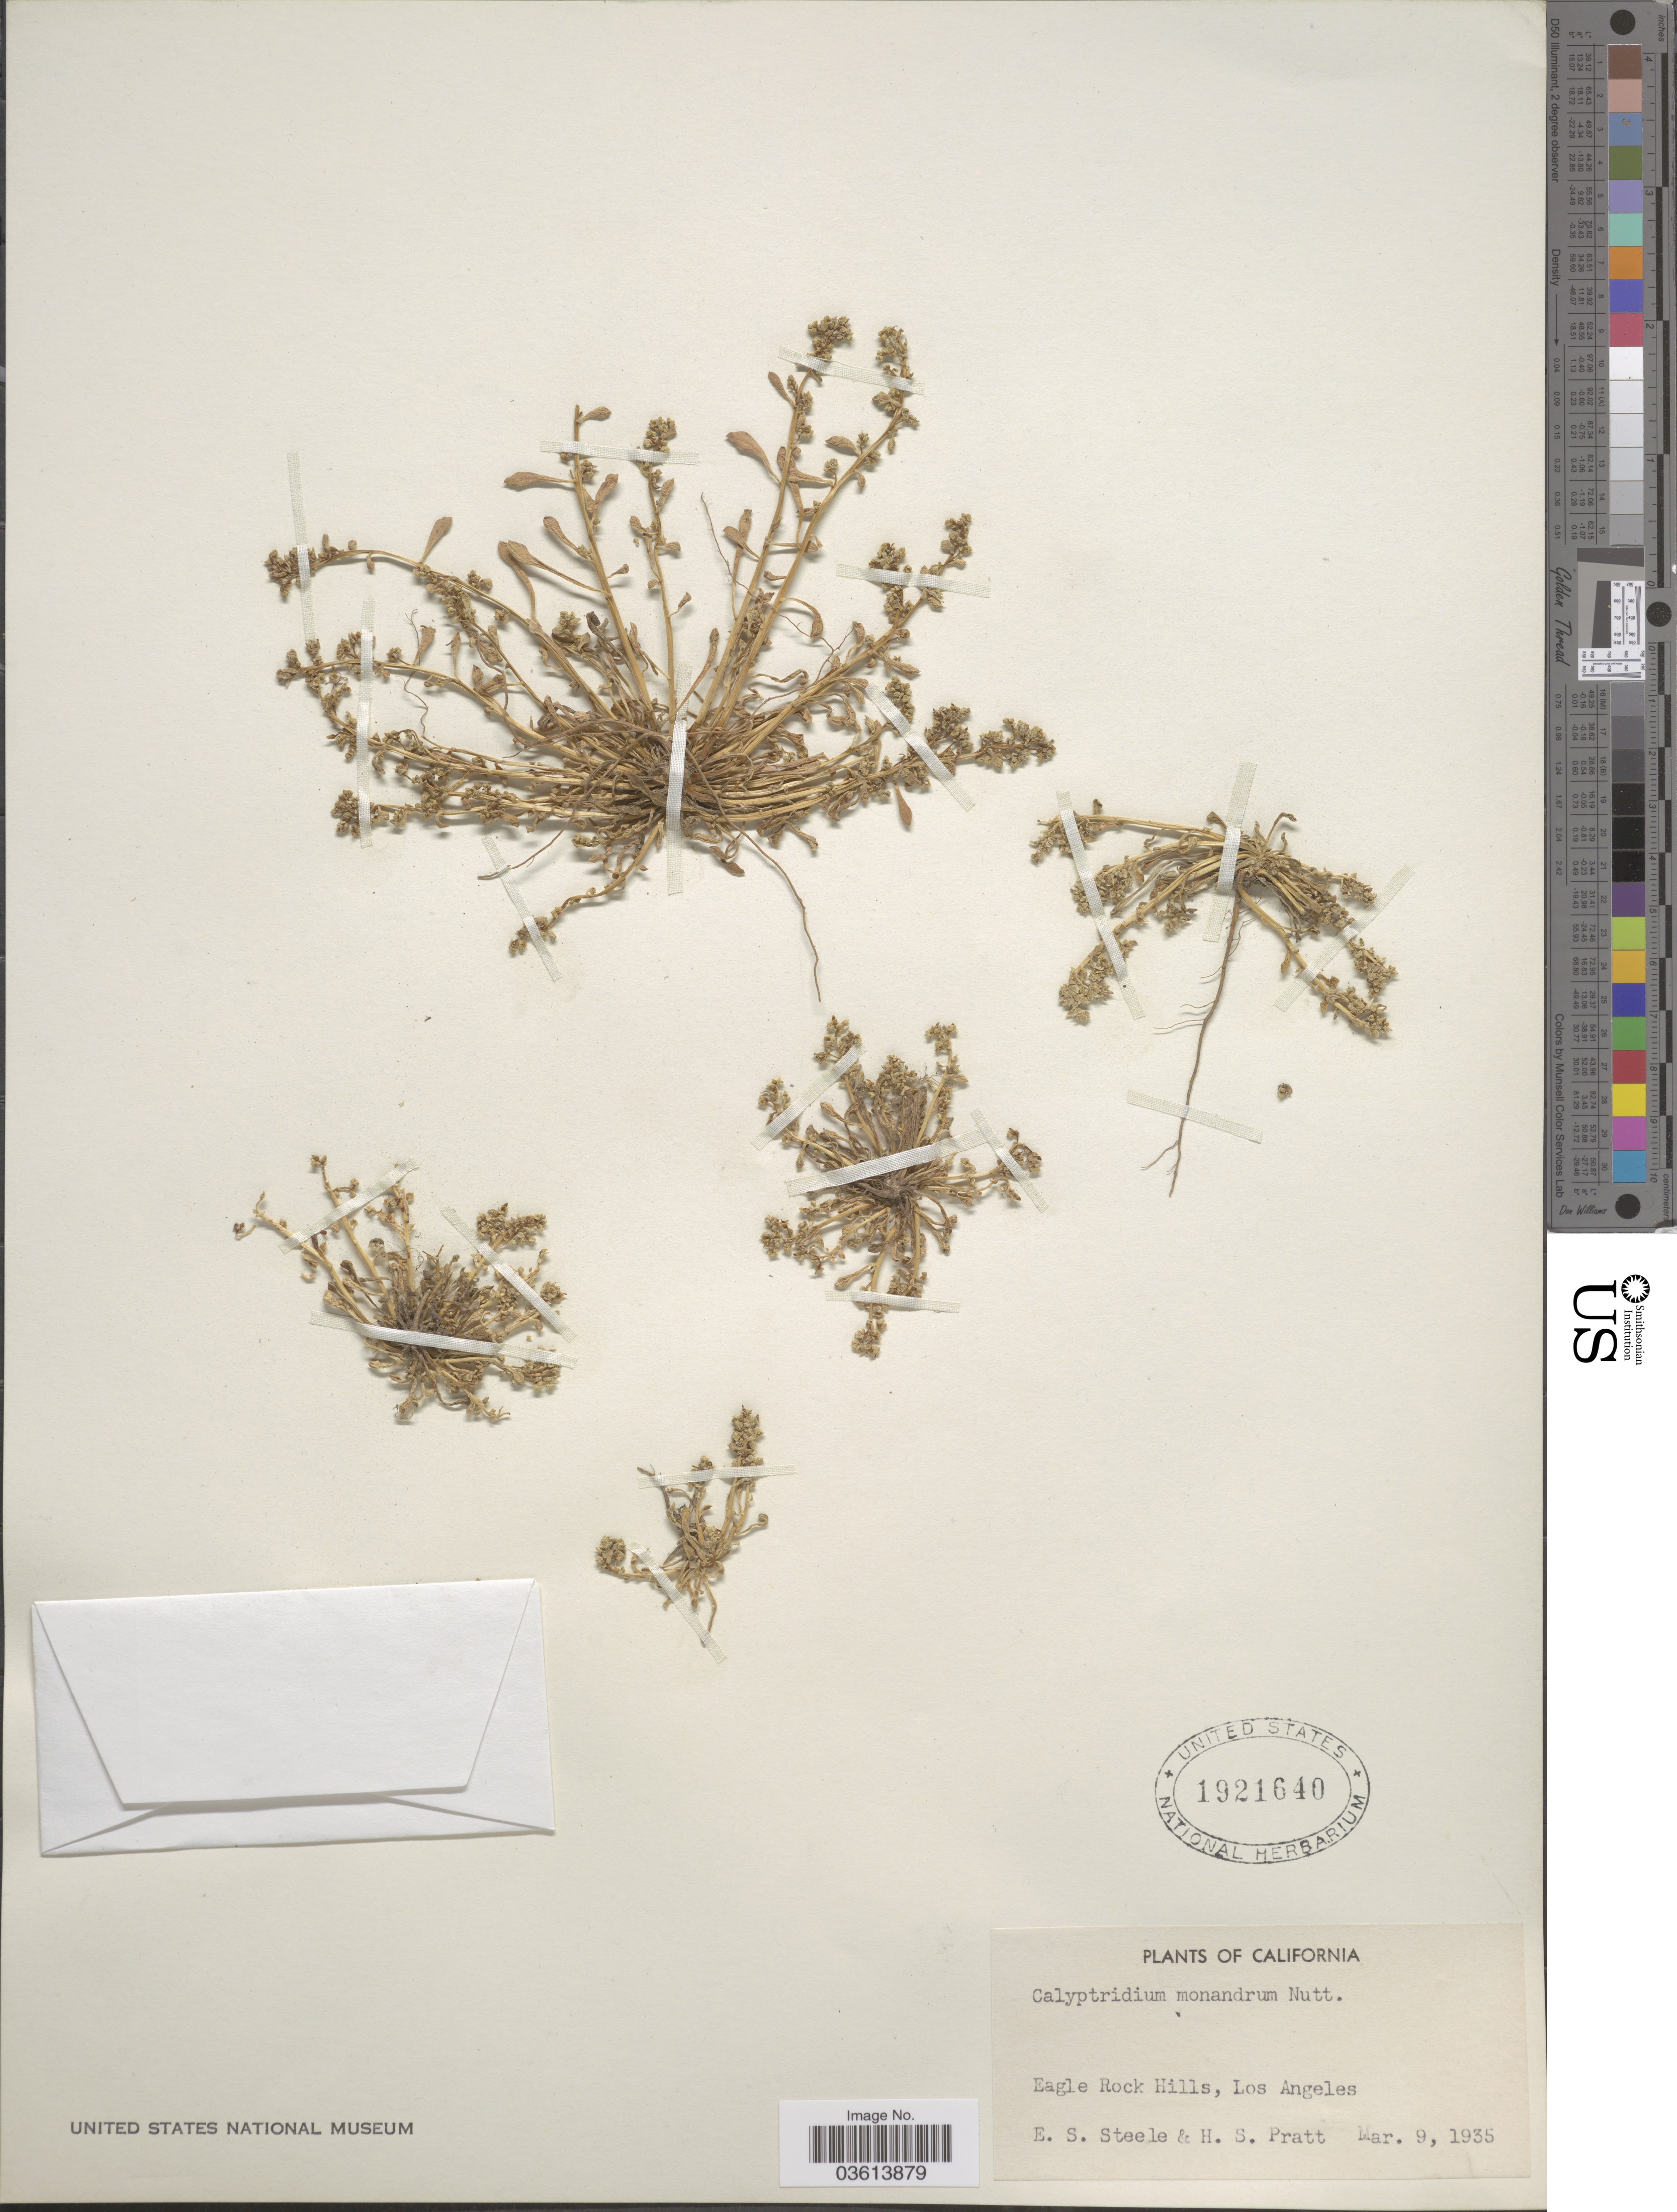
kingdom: Plantae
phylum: Tracheophyta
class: Magnoliopsida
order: Caryophyllales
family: Montiaceae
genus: Calyptridium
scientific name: Calyptridium monandrum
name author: (Nutt.) Nutt.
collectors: E. Steele & H. Pratt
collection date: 1935-03-09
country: United States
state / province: California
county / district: Los Angeles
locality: Eagle Rock Hills, Los Angeles.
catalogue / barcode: US 1921640